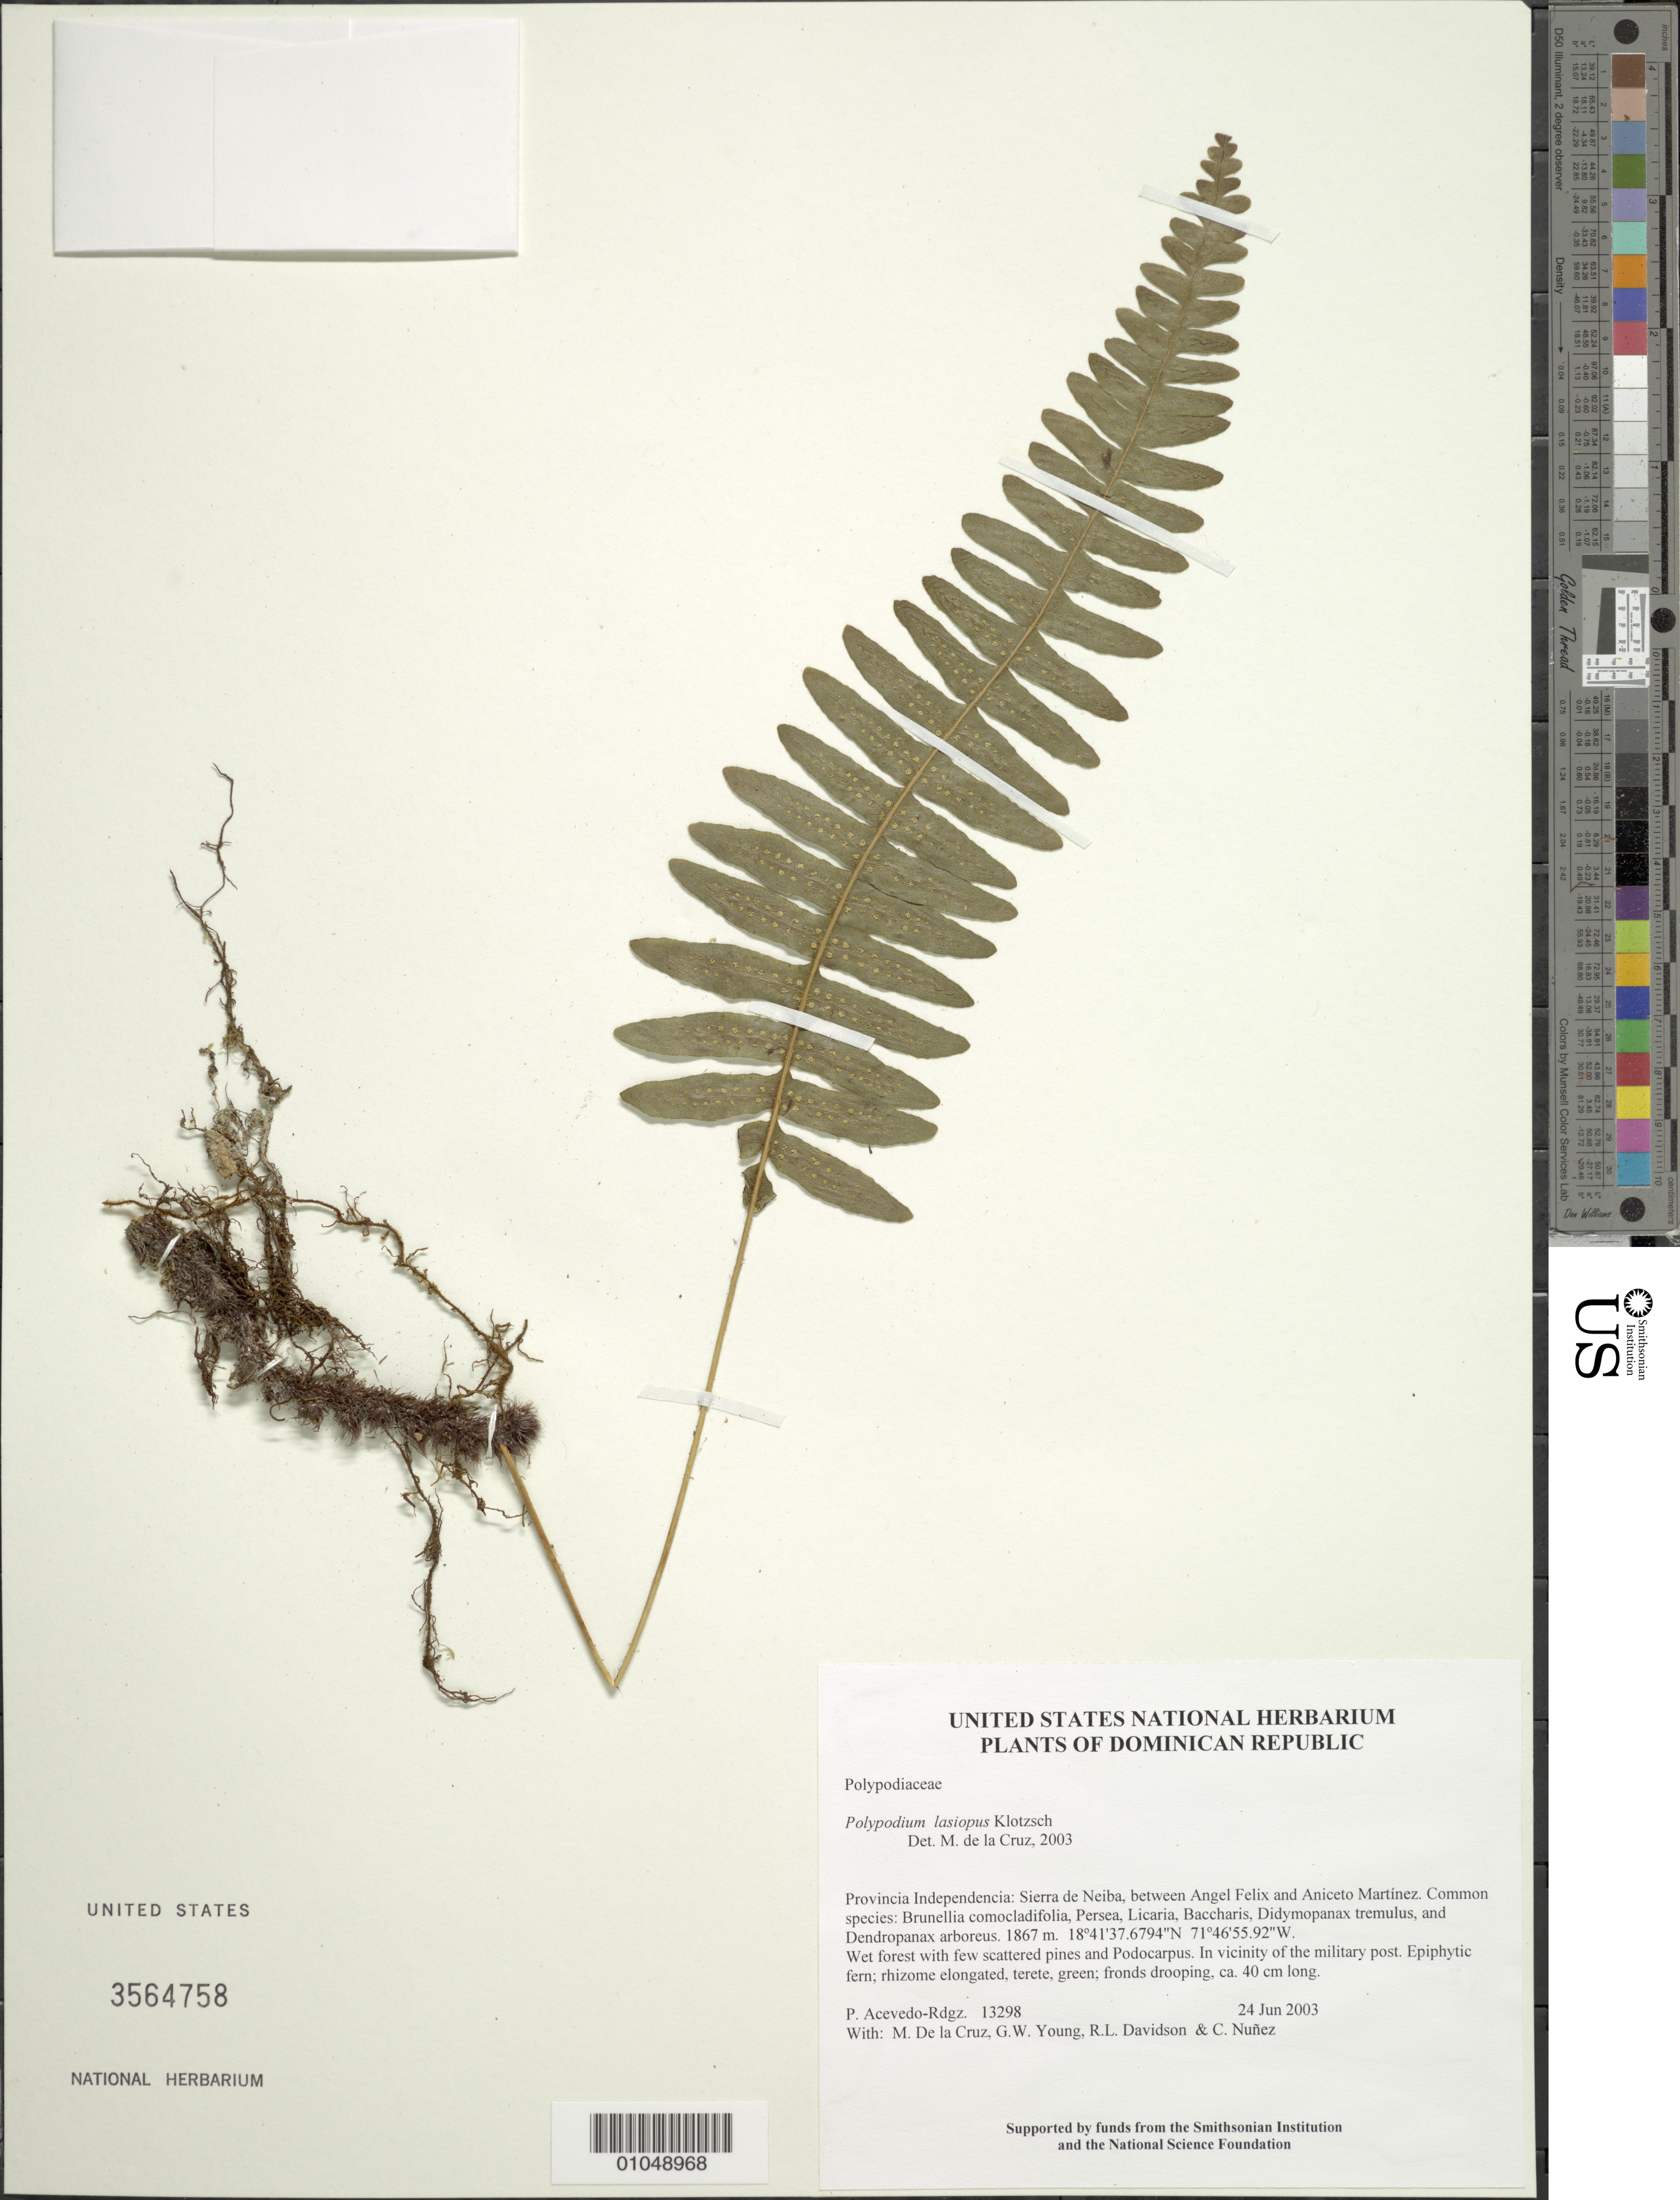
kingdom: Plantae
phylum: Tracheophyta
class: Polypodiopsida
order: Polypodiales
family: Polypodiaceae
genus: Serpocaulon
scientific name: Serpocaulon lasiopus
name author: (Klotzsch) A.R. Sm.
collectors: P. Acevedo-Rodr., M. de la Cruz, J. Rawlins, G. Young, R. Davidson & C. Nunez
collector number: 13298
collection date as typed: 24 Jun 2003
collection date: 2003-06-24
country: Dominican Republic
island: Hispaniola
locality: Provincia Independencia: Sierra de Neiba, between Angel Felix and Aniceto Martínez. Common species: Brunellia comocladifolia, Persea, Licaria, Baccharis, Didymopanax tremulus, and Dendropanax arboreus.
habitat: Wet forest with few scattered pines and Podocarpus. In vicinity of the military post.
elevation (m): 1867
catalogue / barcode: US 3564758